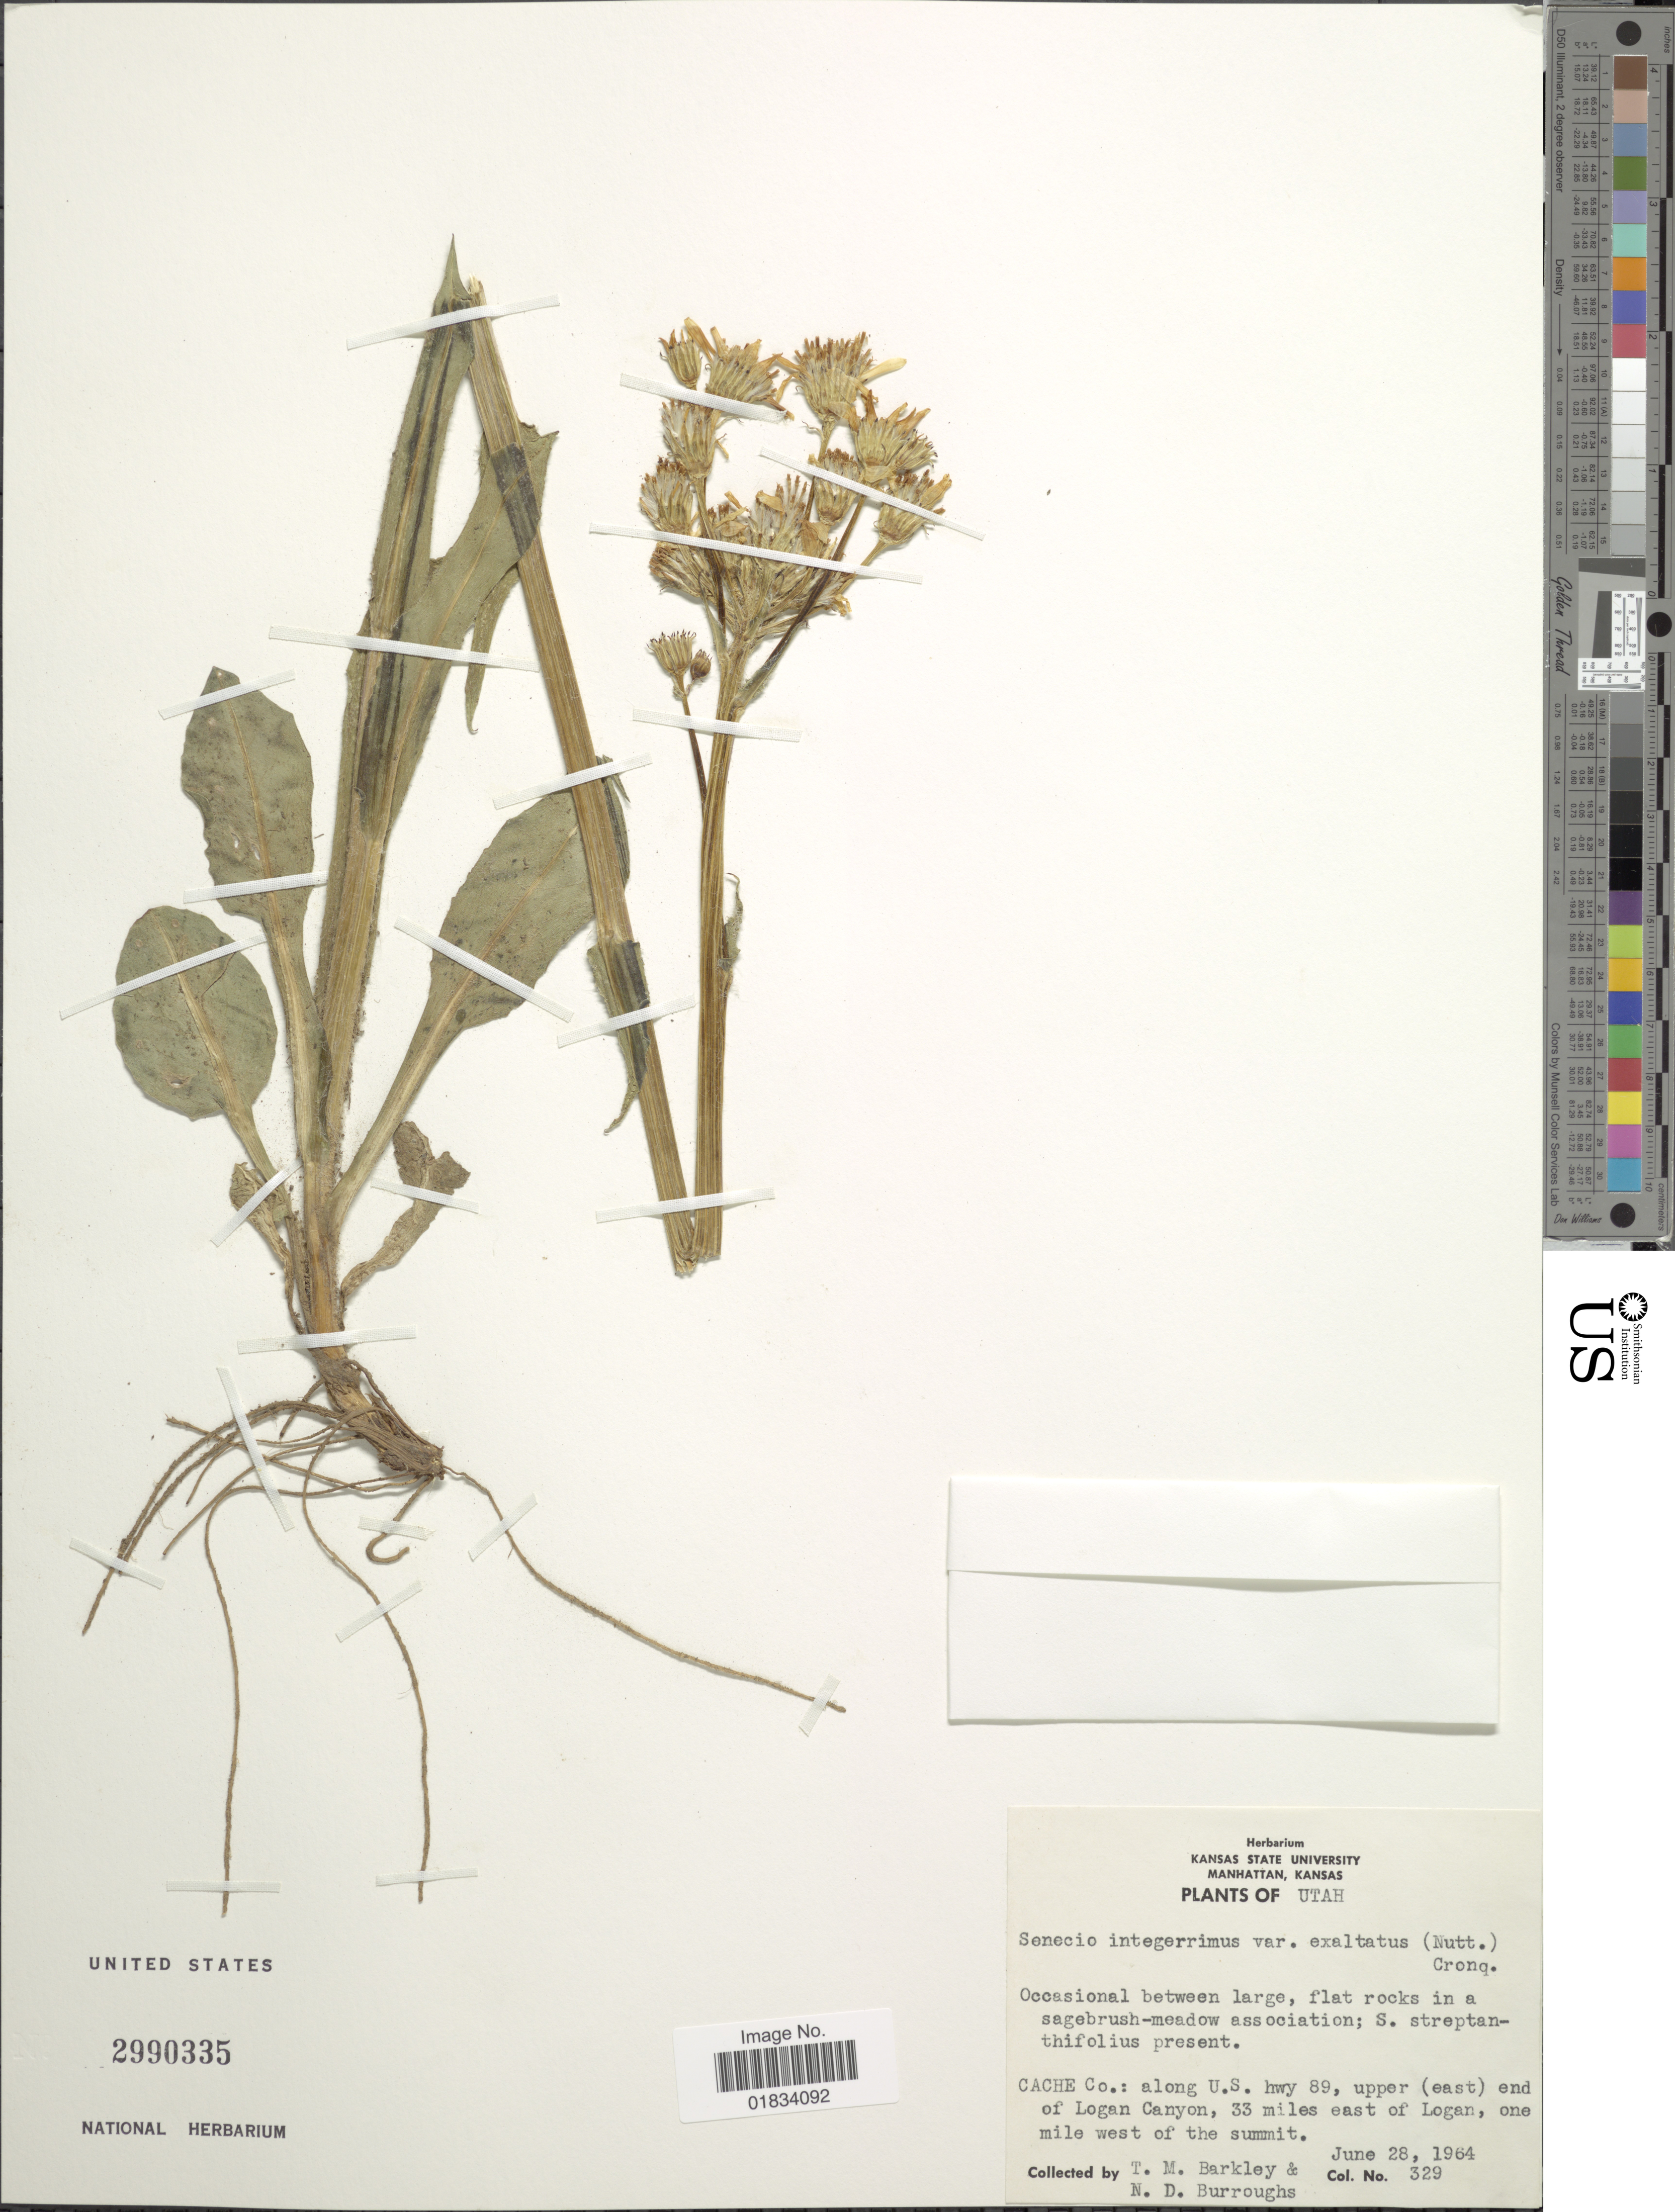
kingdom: Plantae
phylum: Tracheophyta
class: Magnoliopsida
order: Asterales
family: Asteraceae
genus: Senecio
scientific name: Senecio integerrimus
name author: Nutt.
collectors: T. M. Barkley & N. Burroughs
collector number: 329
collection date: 1964-06-28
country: United States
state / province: Utah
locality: Cache Co.: along U.S. hwy 89, upper (east) end of Logan Canyon, 33 miles east of Logan, one mile west of the summit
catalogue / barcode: US 2990335